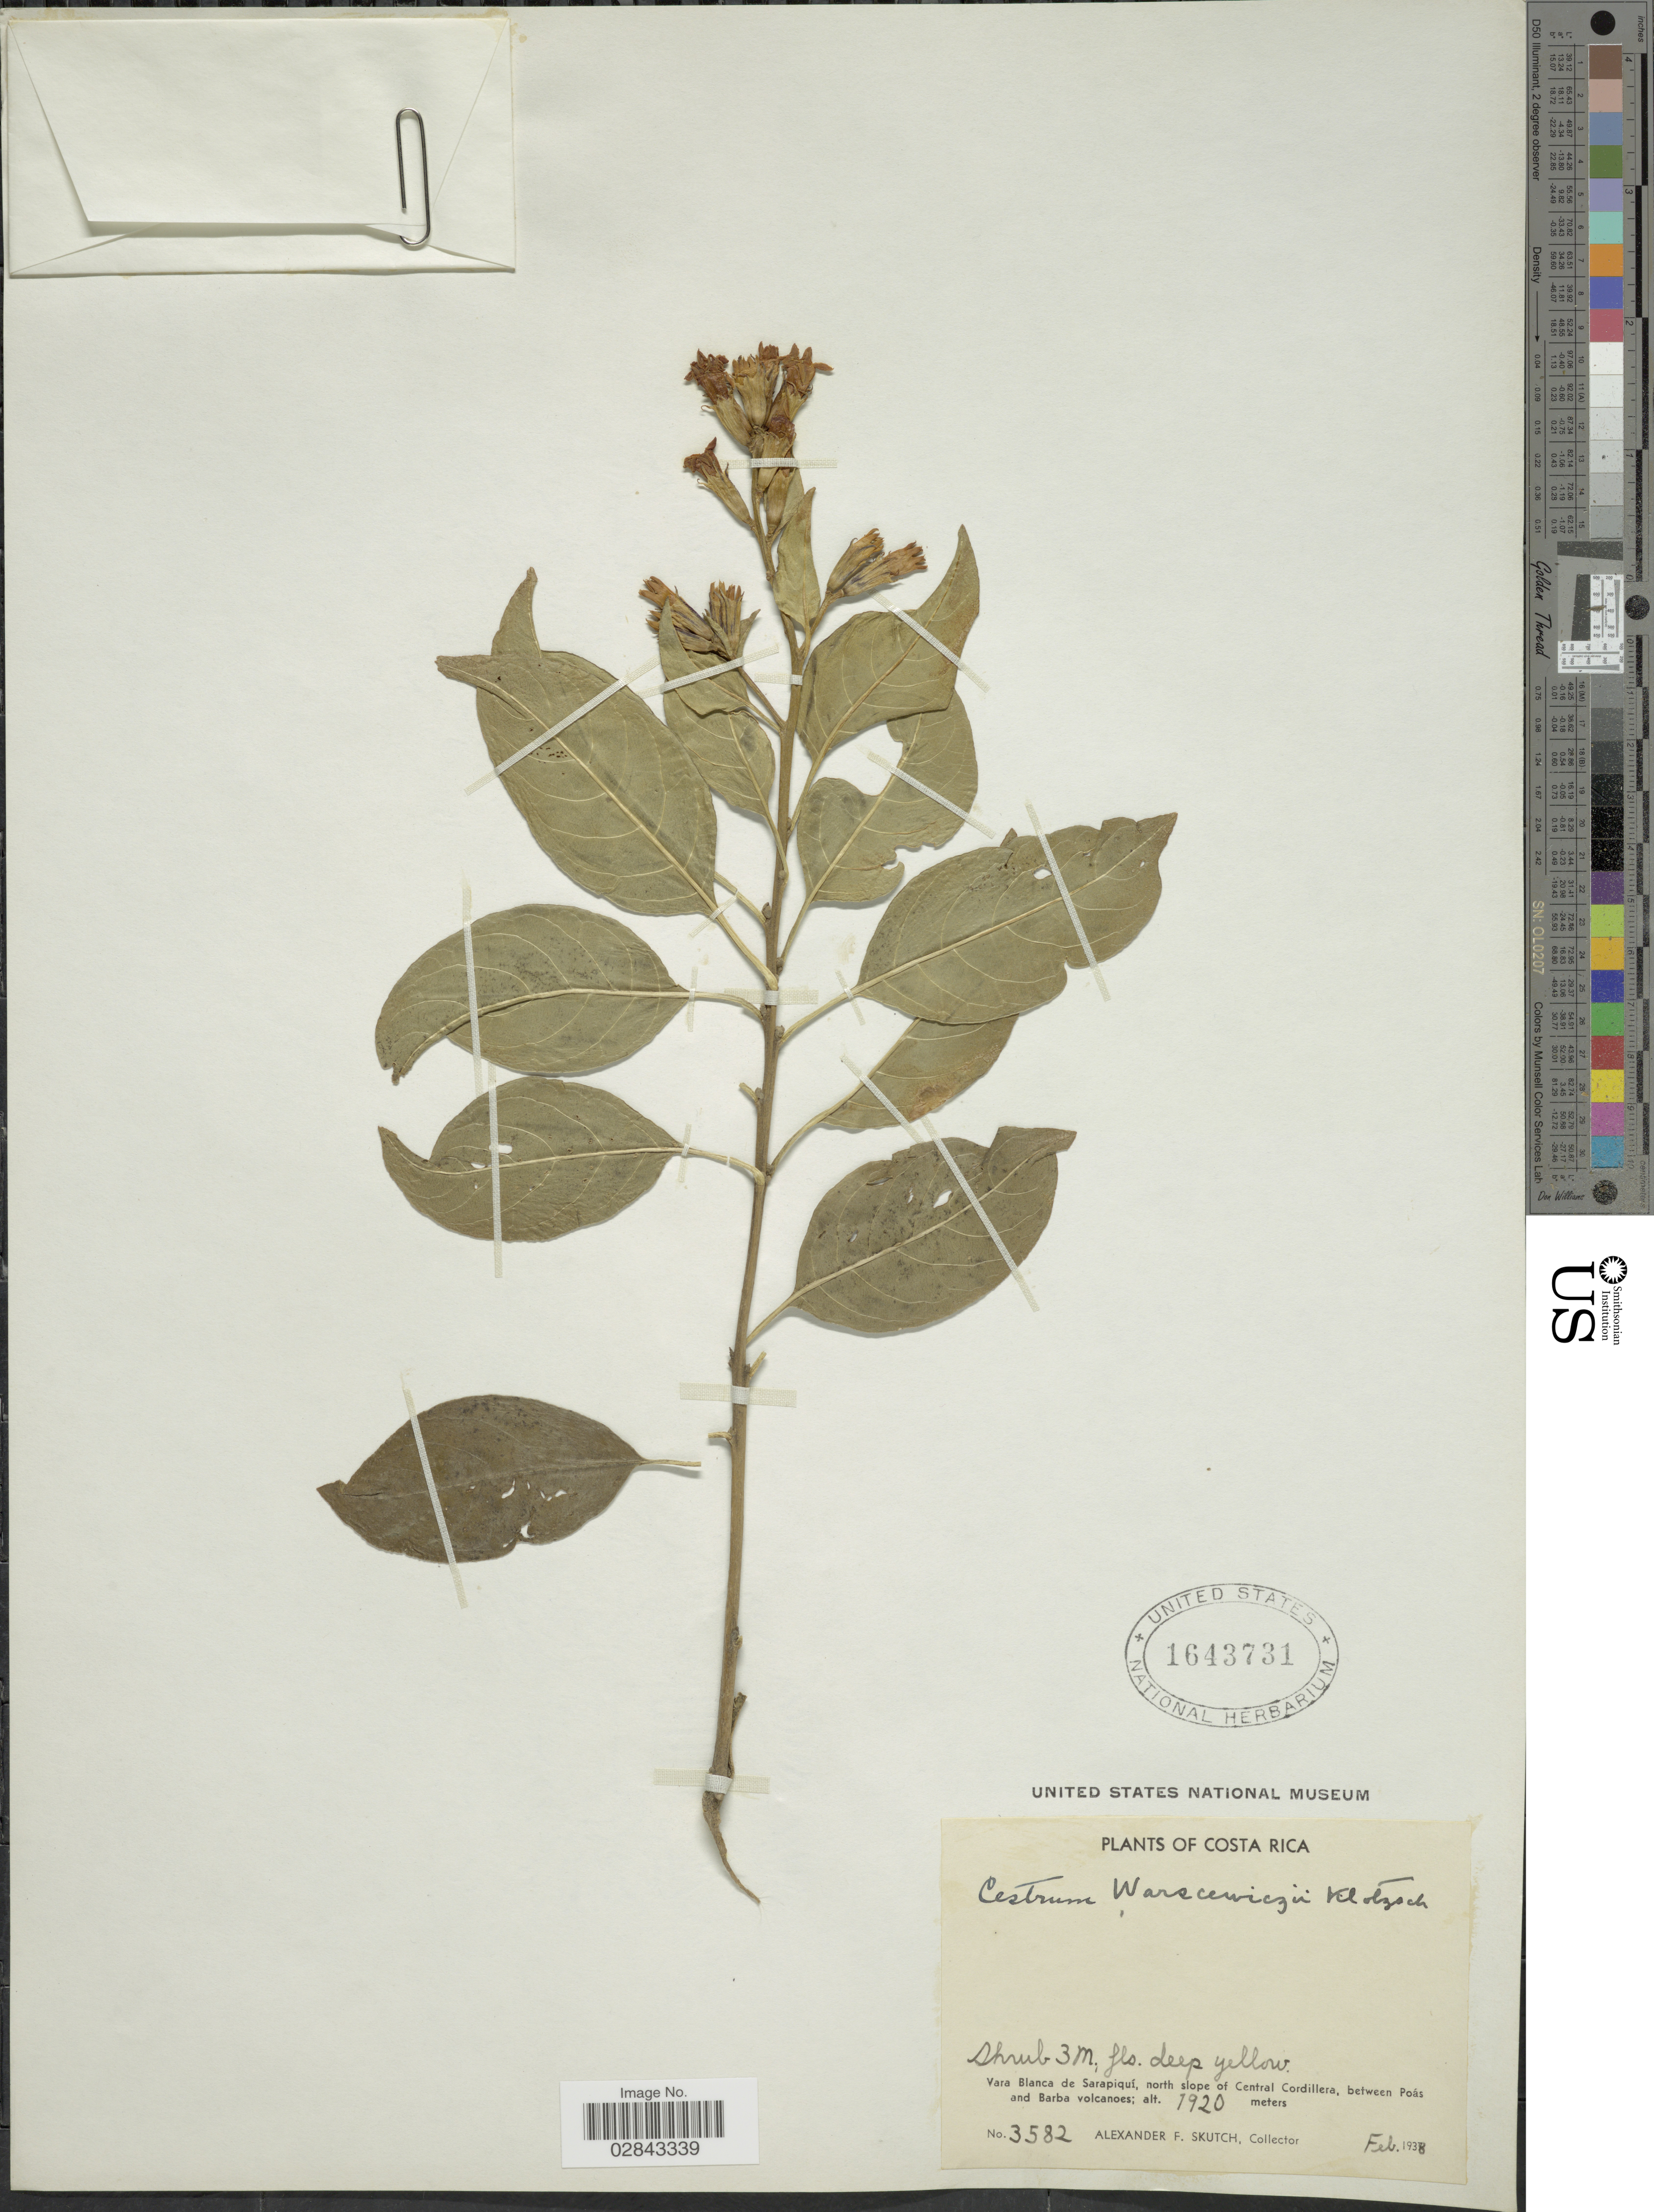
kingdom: Plantae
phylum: Tracheophyta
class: Magnoliopsida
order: Solanales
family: Solanaceae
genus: Cestrum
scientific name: Cestrum aurantiacum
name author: Lindley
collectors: A. F. Skutch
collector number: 3582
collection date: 1938-02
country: Costa Rica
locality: Vara Blanca de Sarapiquí, north slope of Central Cordillera, between Poás and Barba volcanoes.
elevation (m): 1920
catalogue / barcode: US 1643731